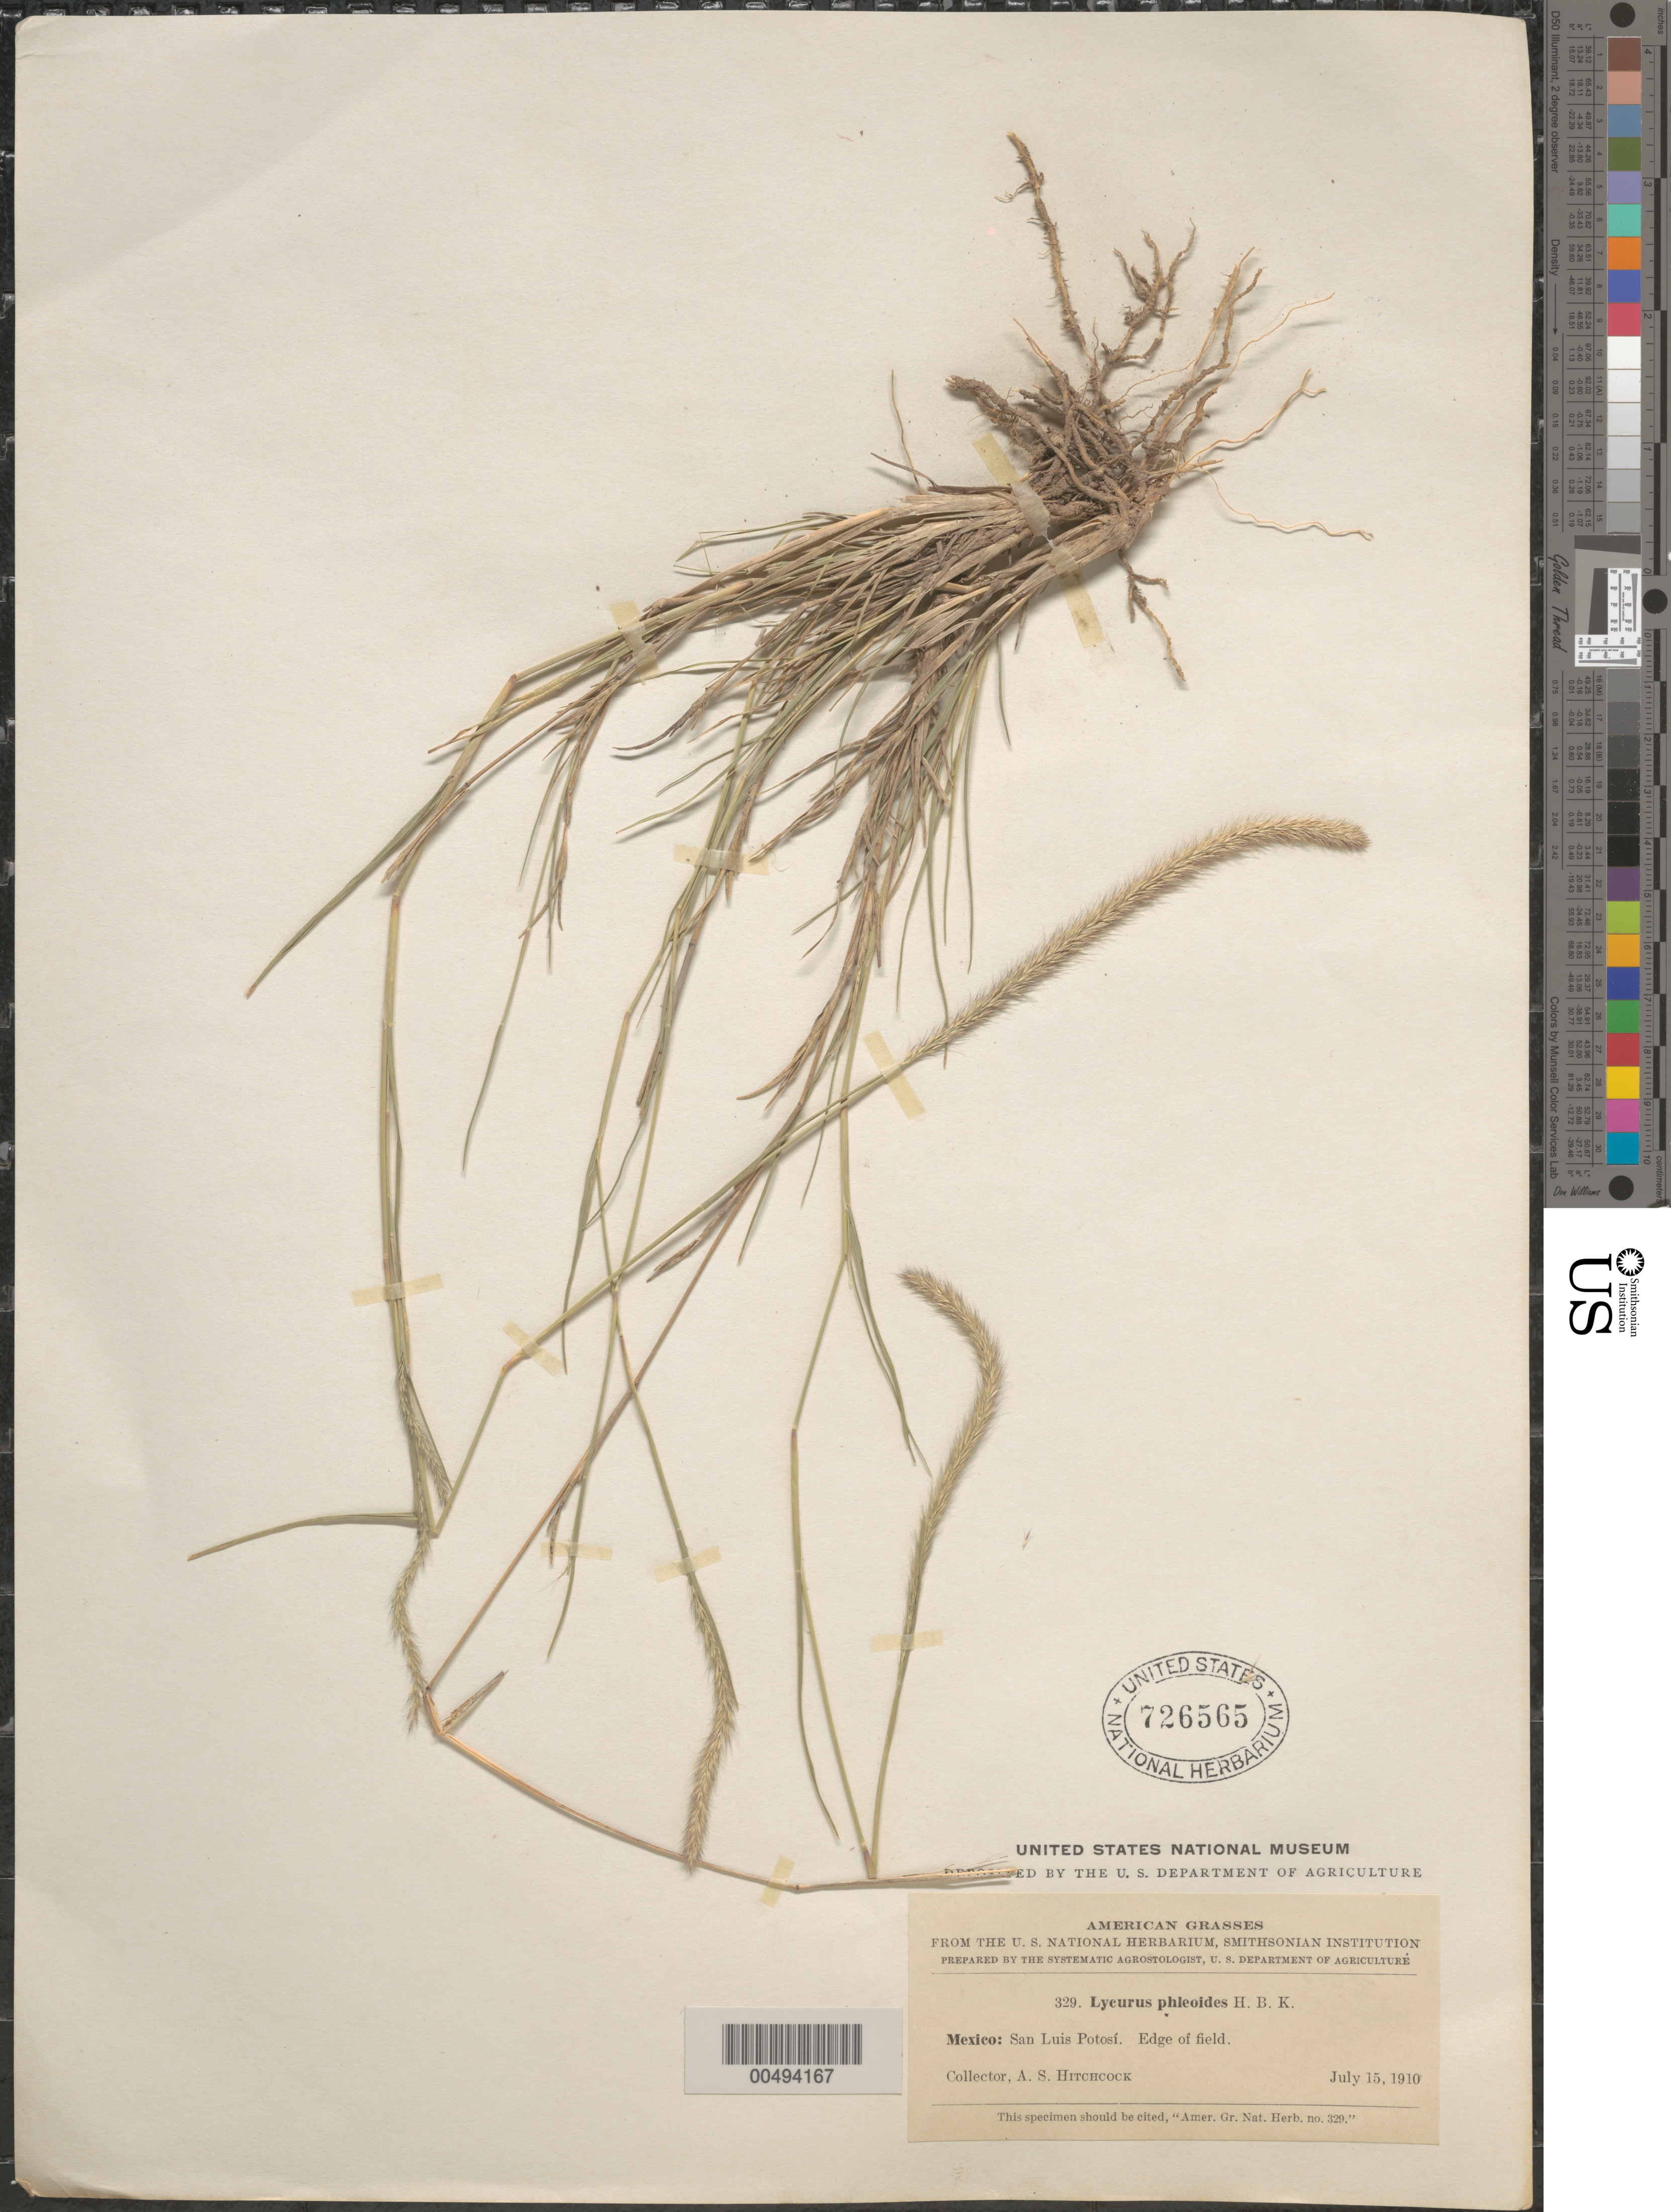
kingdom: Plantae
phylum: Tracheophyta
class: Liliopsida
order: Poales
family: Poaceae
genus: Lycurus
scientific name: Lycurus phleoides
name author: Kunth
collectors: A. S. Hitchcock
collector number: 329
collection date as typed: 15 Jul 1910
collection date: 1910-07-15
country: Mexico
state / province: San Luis Potosi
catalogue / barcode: US 726565